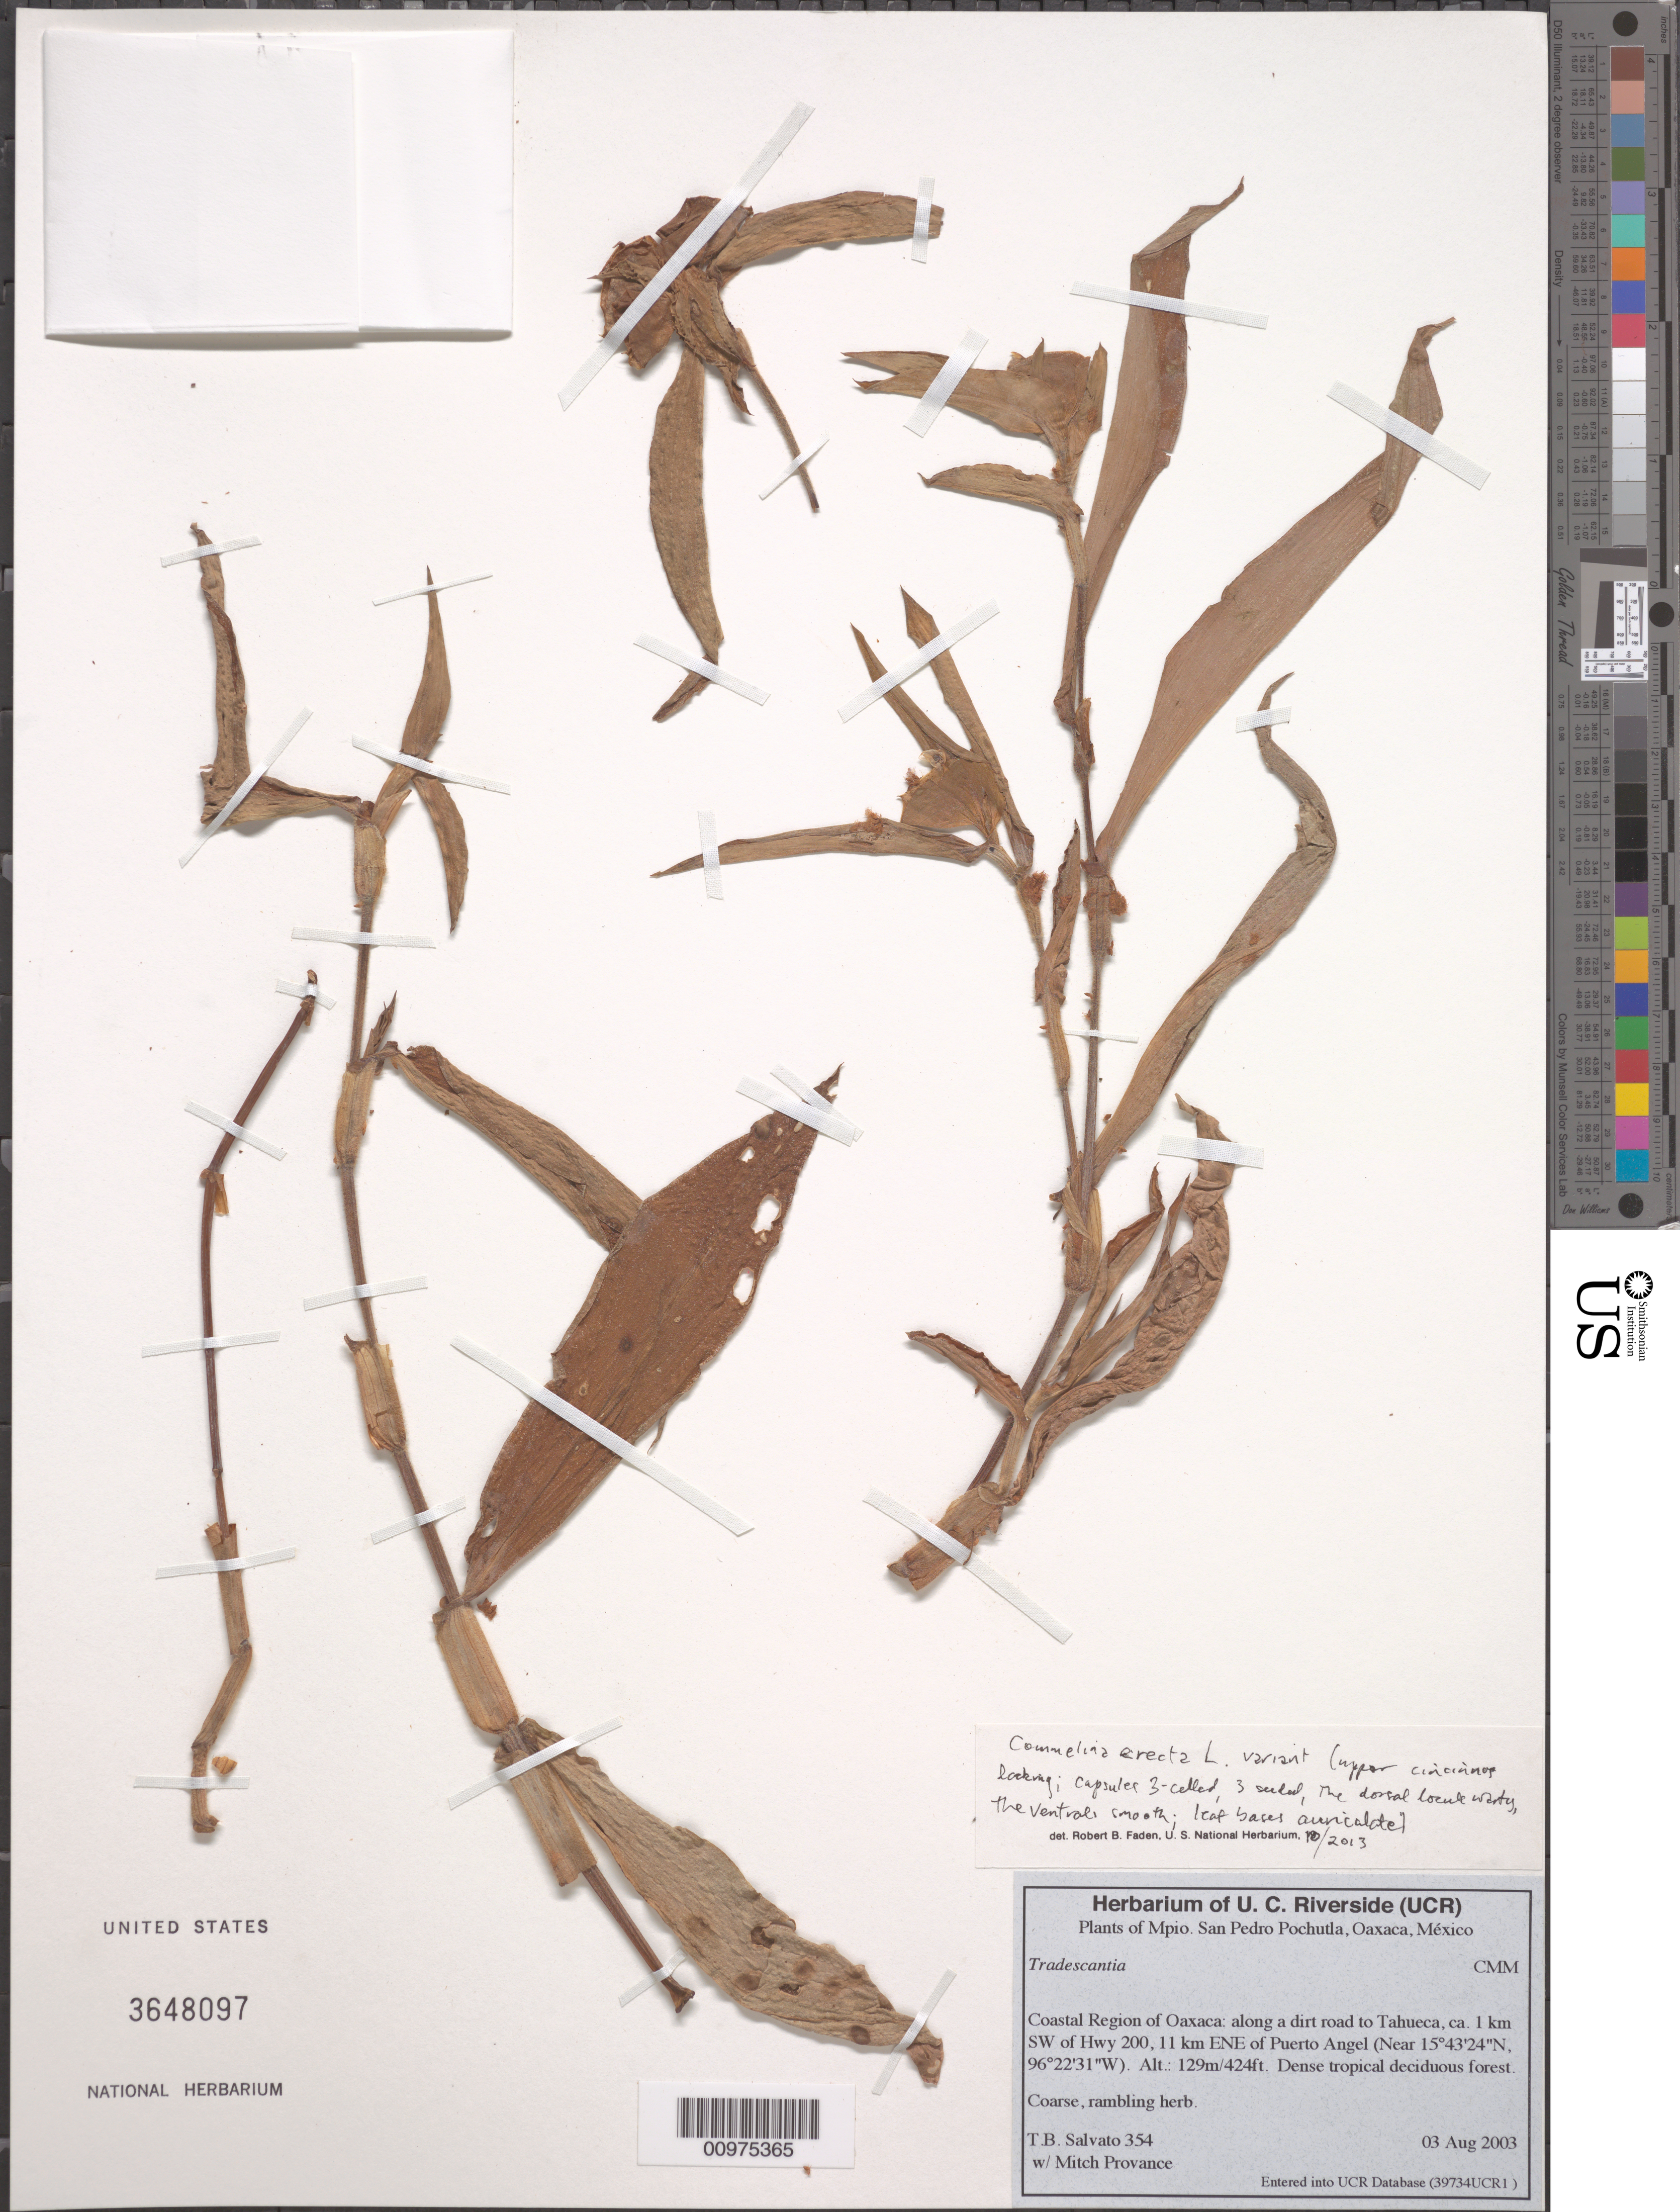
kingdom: Plantae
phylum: Tracheophyta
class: Liliopsida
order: Commelinales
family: Commelinaceae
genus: Commelina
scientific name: Commelina erecta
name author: L.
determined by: Faden, Robert B., (US), Smithsonian Institution - National Museum of Natural History (UNITED STATES)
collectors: T. Salvato & M. Provance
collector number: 354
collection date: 2003-08-03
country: Mexico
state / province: Oaxaca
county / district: Mpio. San Pedro Pochutla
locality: Coastal Region of Oaxaca: along a dirt road to Tahueca, ca. 1 km SW of Hwy 200, 11 km ENE of Puerto Angel.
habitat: Dense tropical deciduous forest.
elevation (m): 129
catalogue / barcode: US 3648097